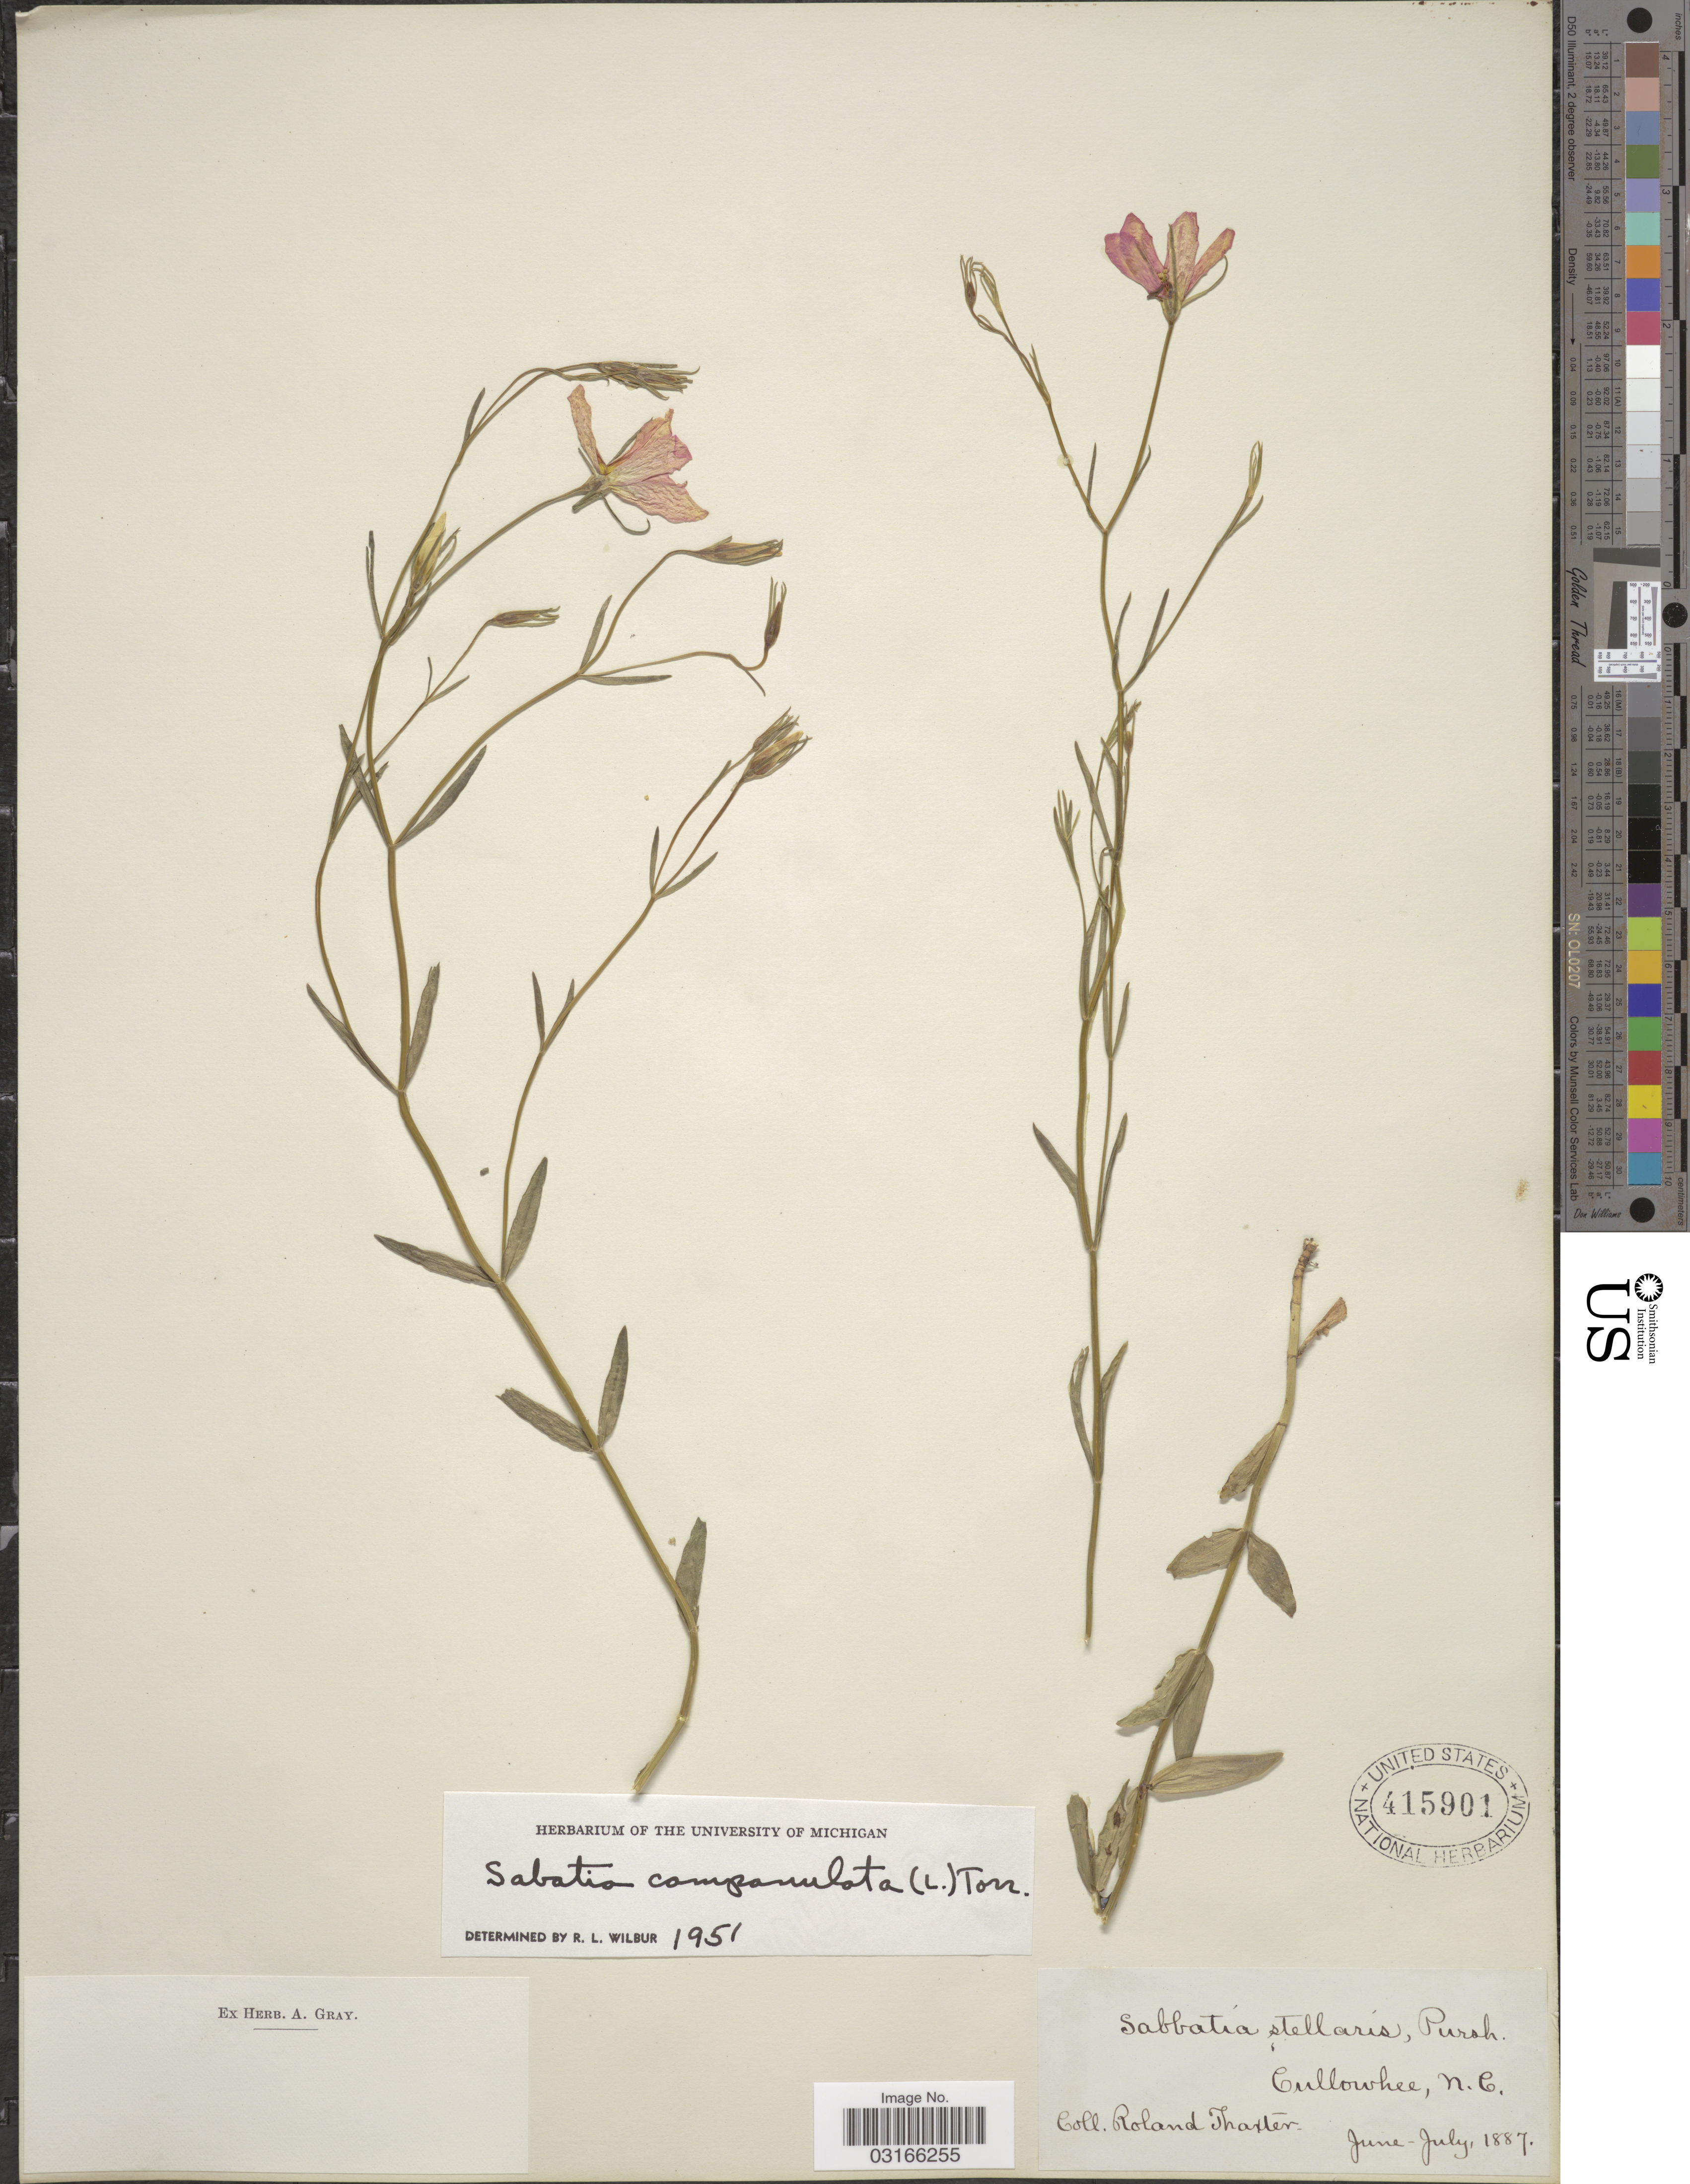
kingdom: Plantae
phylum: Tracheophyta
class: Magnoliopsida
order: Gentianales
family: Gentianaceae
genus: Sabatia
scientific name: Sabatia campanulata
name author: (L.) Torr.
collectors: R. Thaxter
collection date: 1887-06/1887-07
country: United States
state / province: North Carolina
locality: Cullowhee.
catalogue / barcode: US 415901